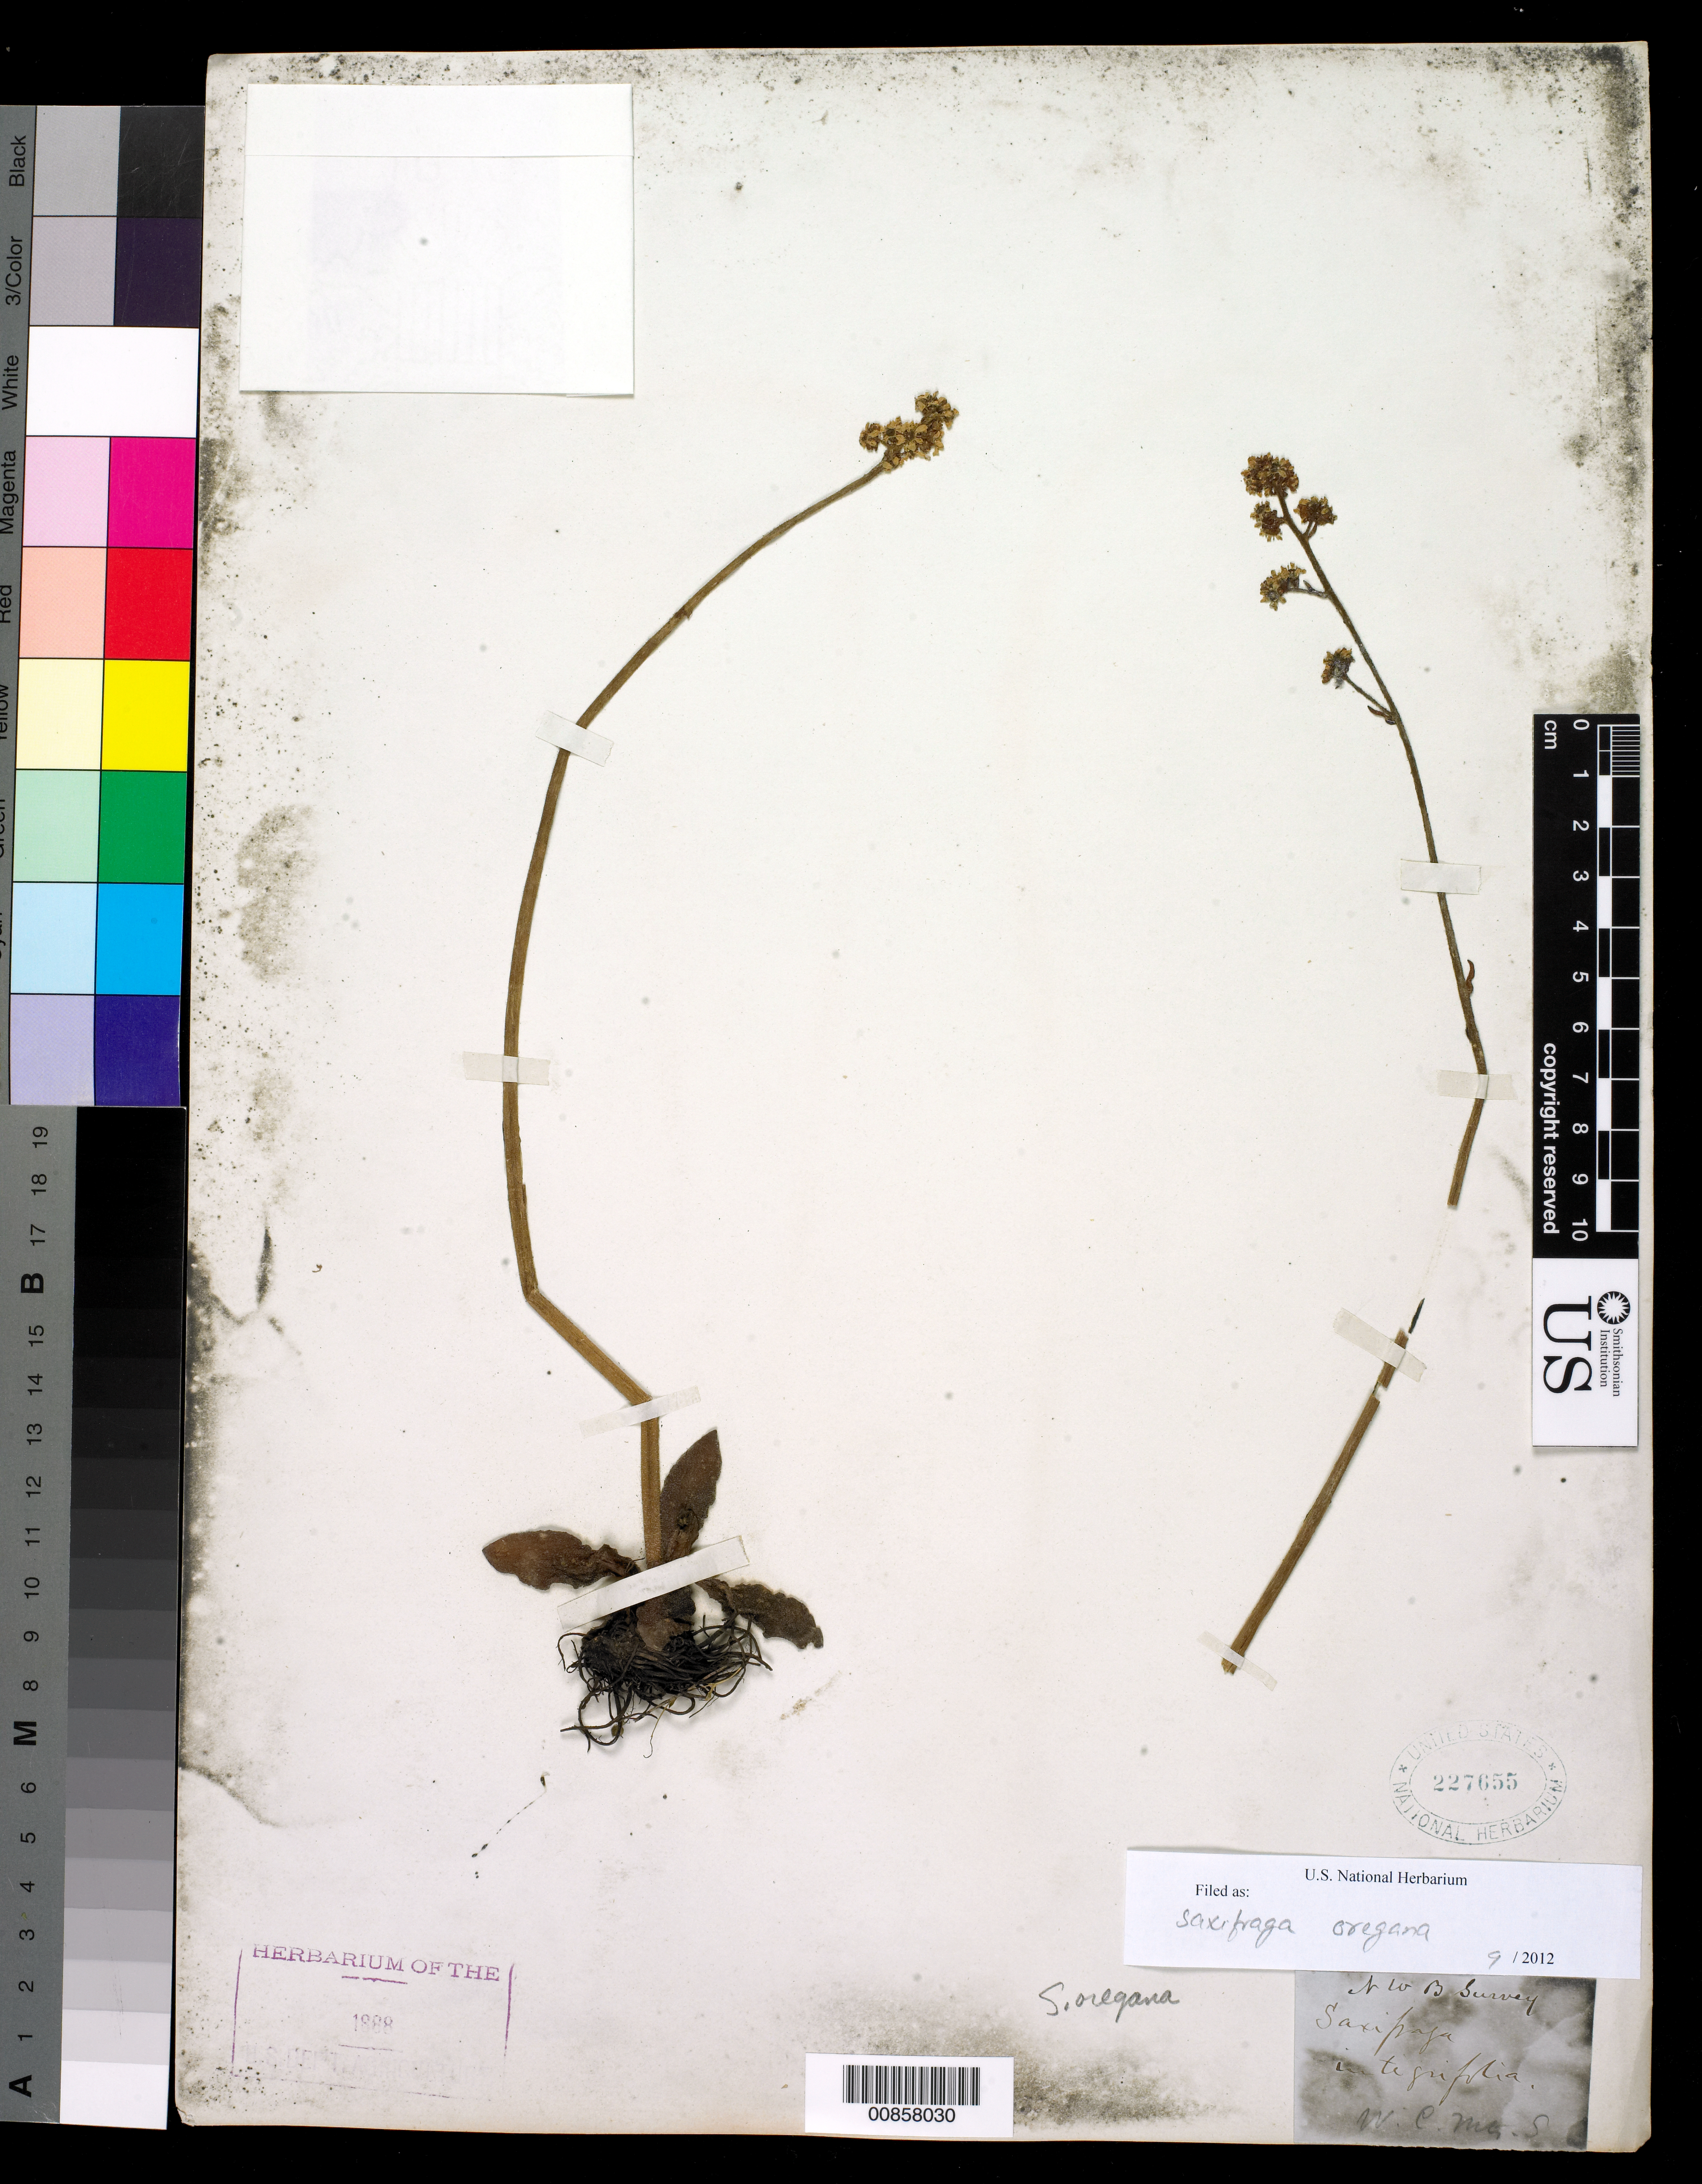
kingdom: Plantae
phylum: Tracheophyta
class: Magnoliopsida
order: Saxifragales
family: Saxifragaceae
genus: Micranthes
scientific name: Micranthes oregana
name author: (Howell) Small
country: United States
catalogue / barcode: US 227655